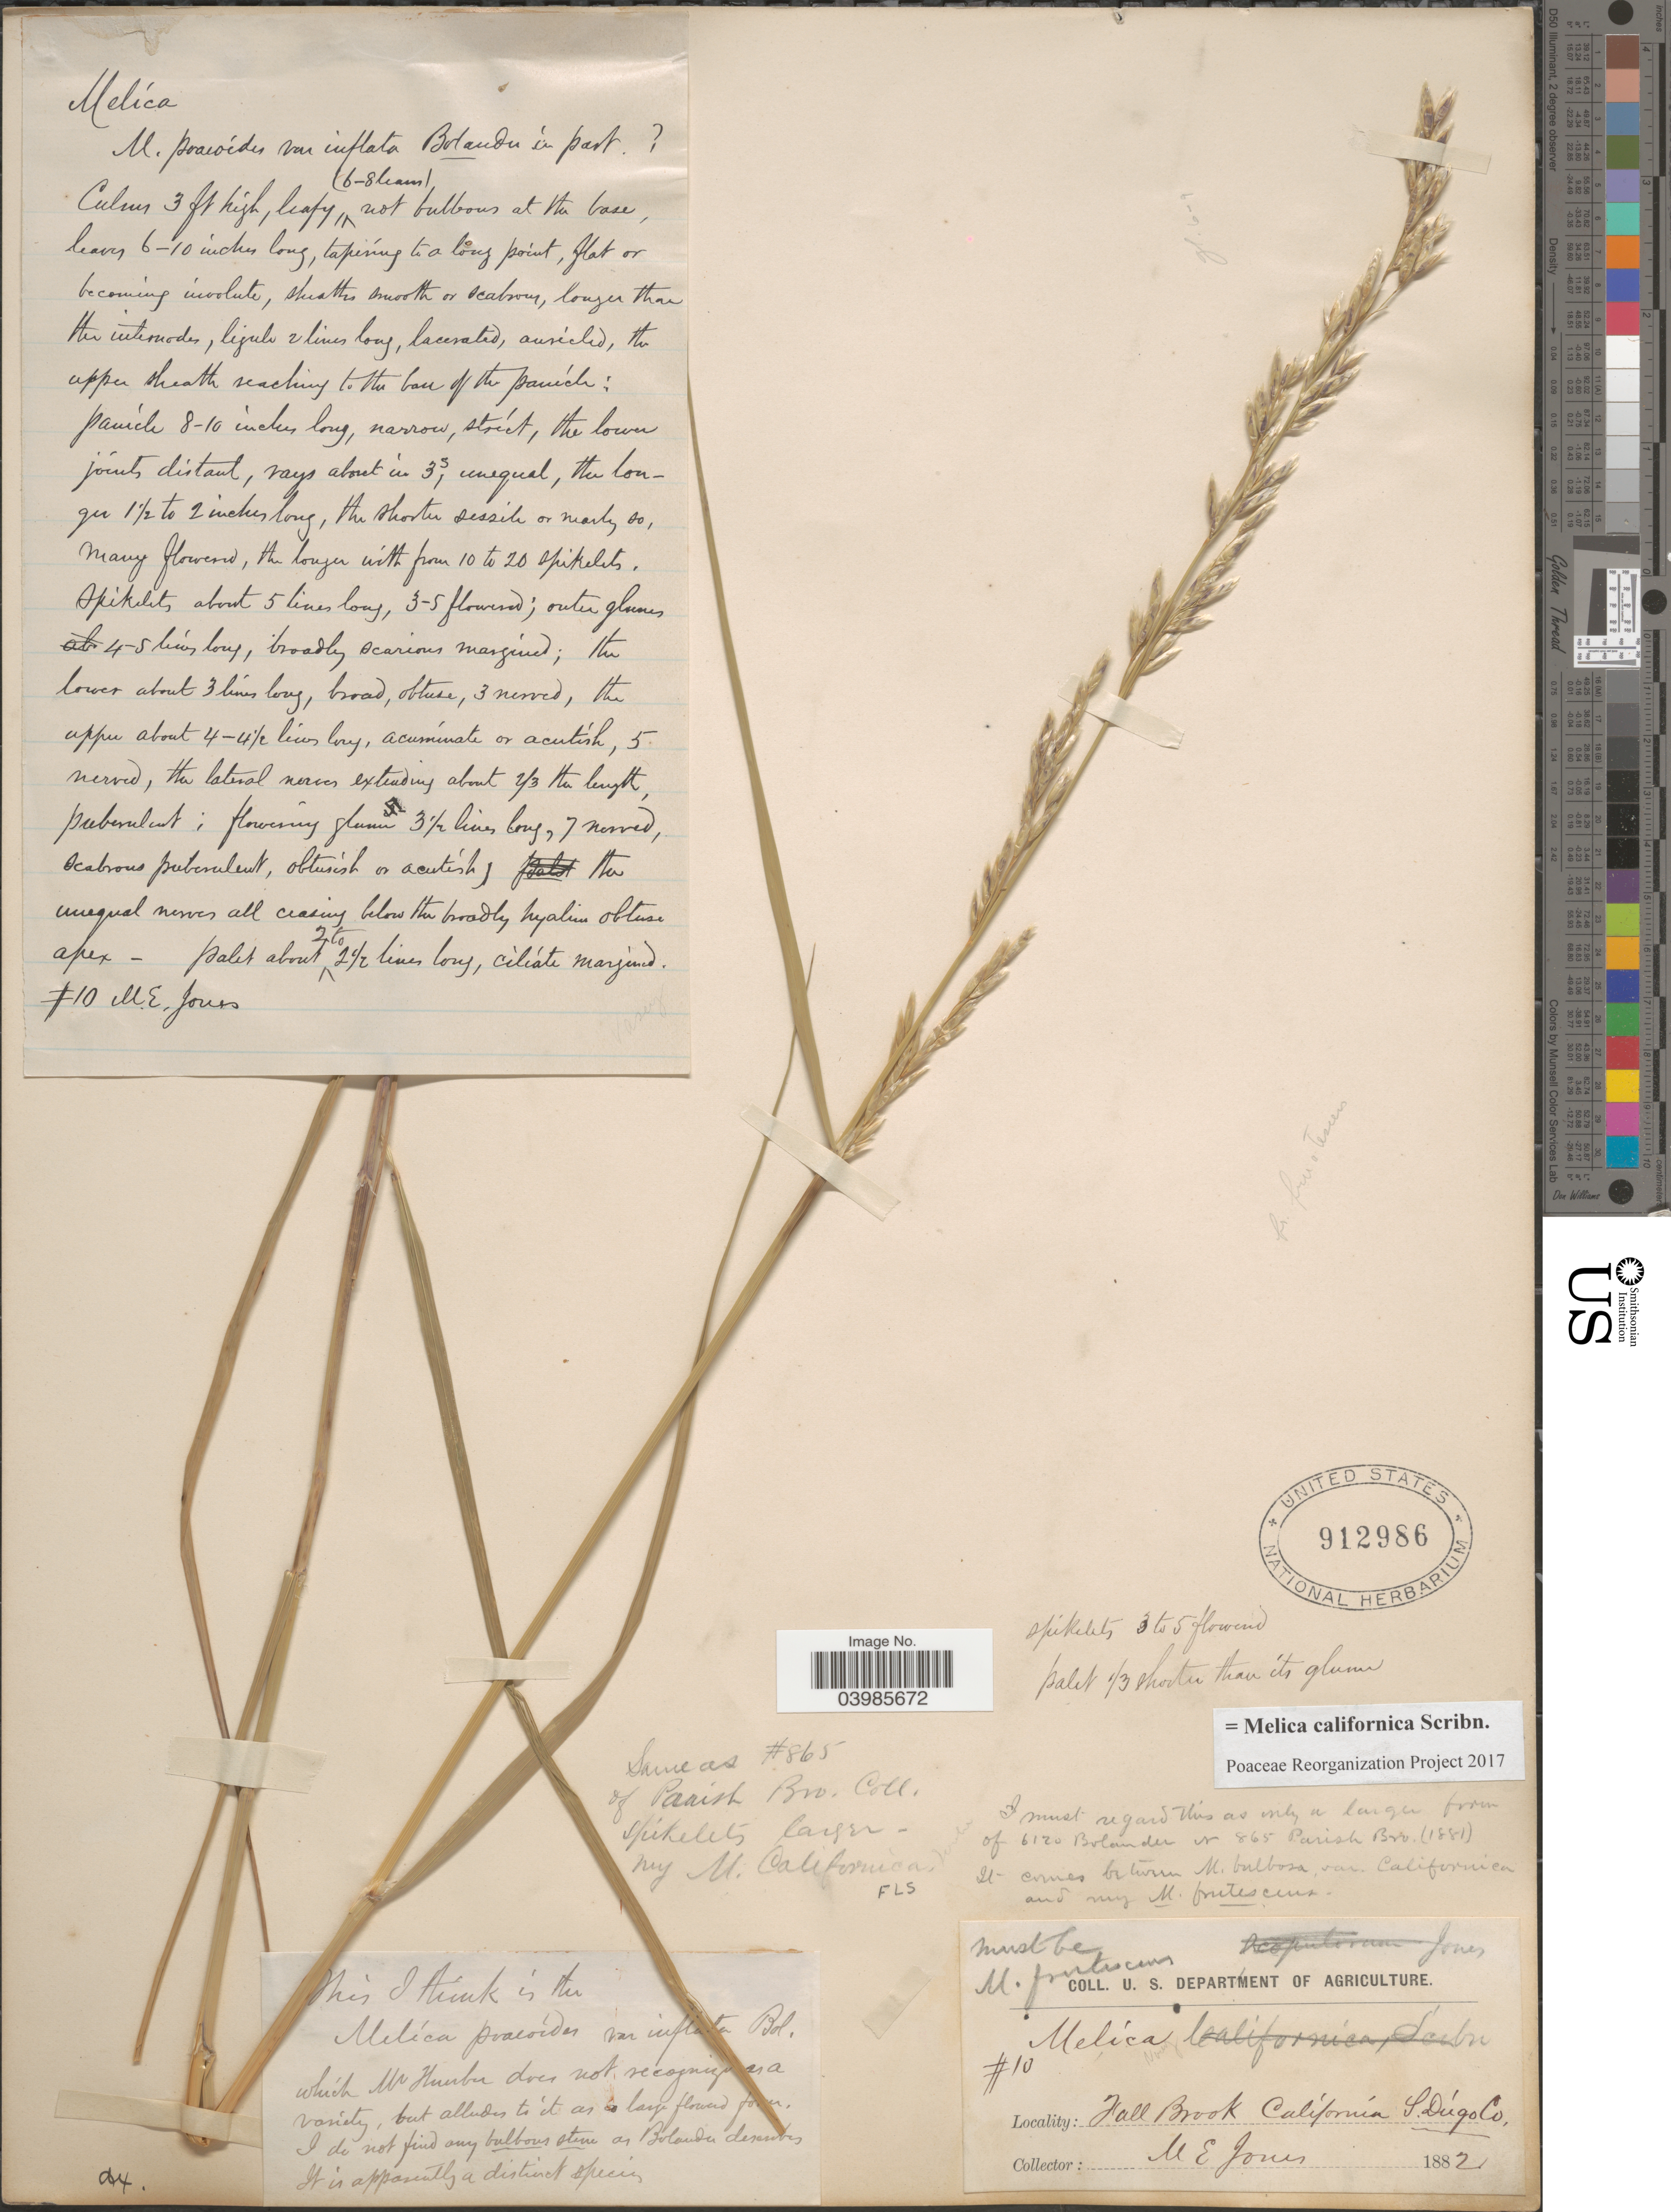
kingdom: Plantae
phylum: Tracheophyta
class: Liliopsida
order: Poales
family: Poaceae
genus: Melica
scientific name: Melica californica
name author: Scribn.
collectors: M. E. Jones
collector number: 10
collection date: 1882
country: United States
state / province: California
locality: Fall Brook. S.Diego Co.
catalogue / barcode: US 912986